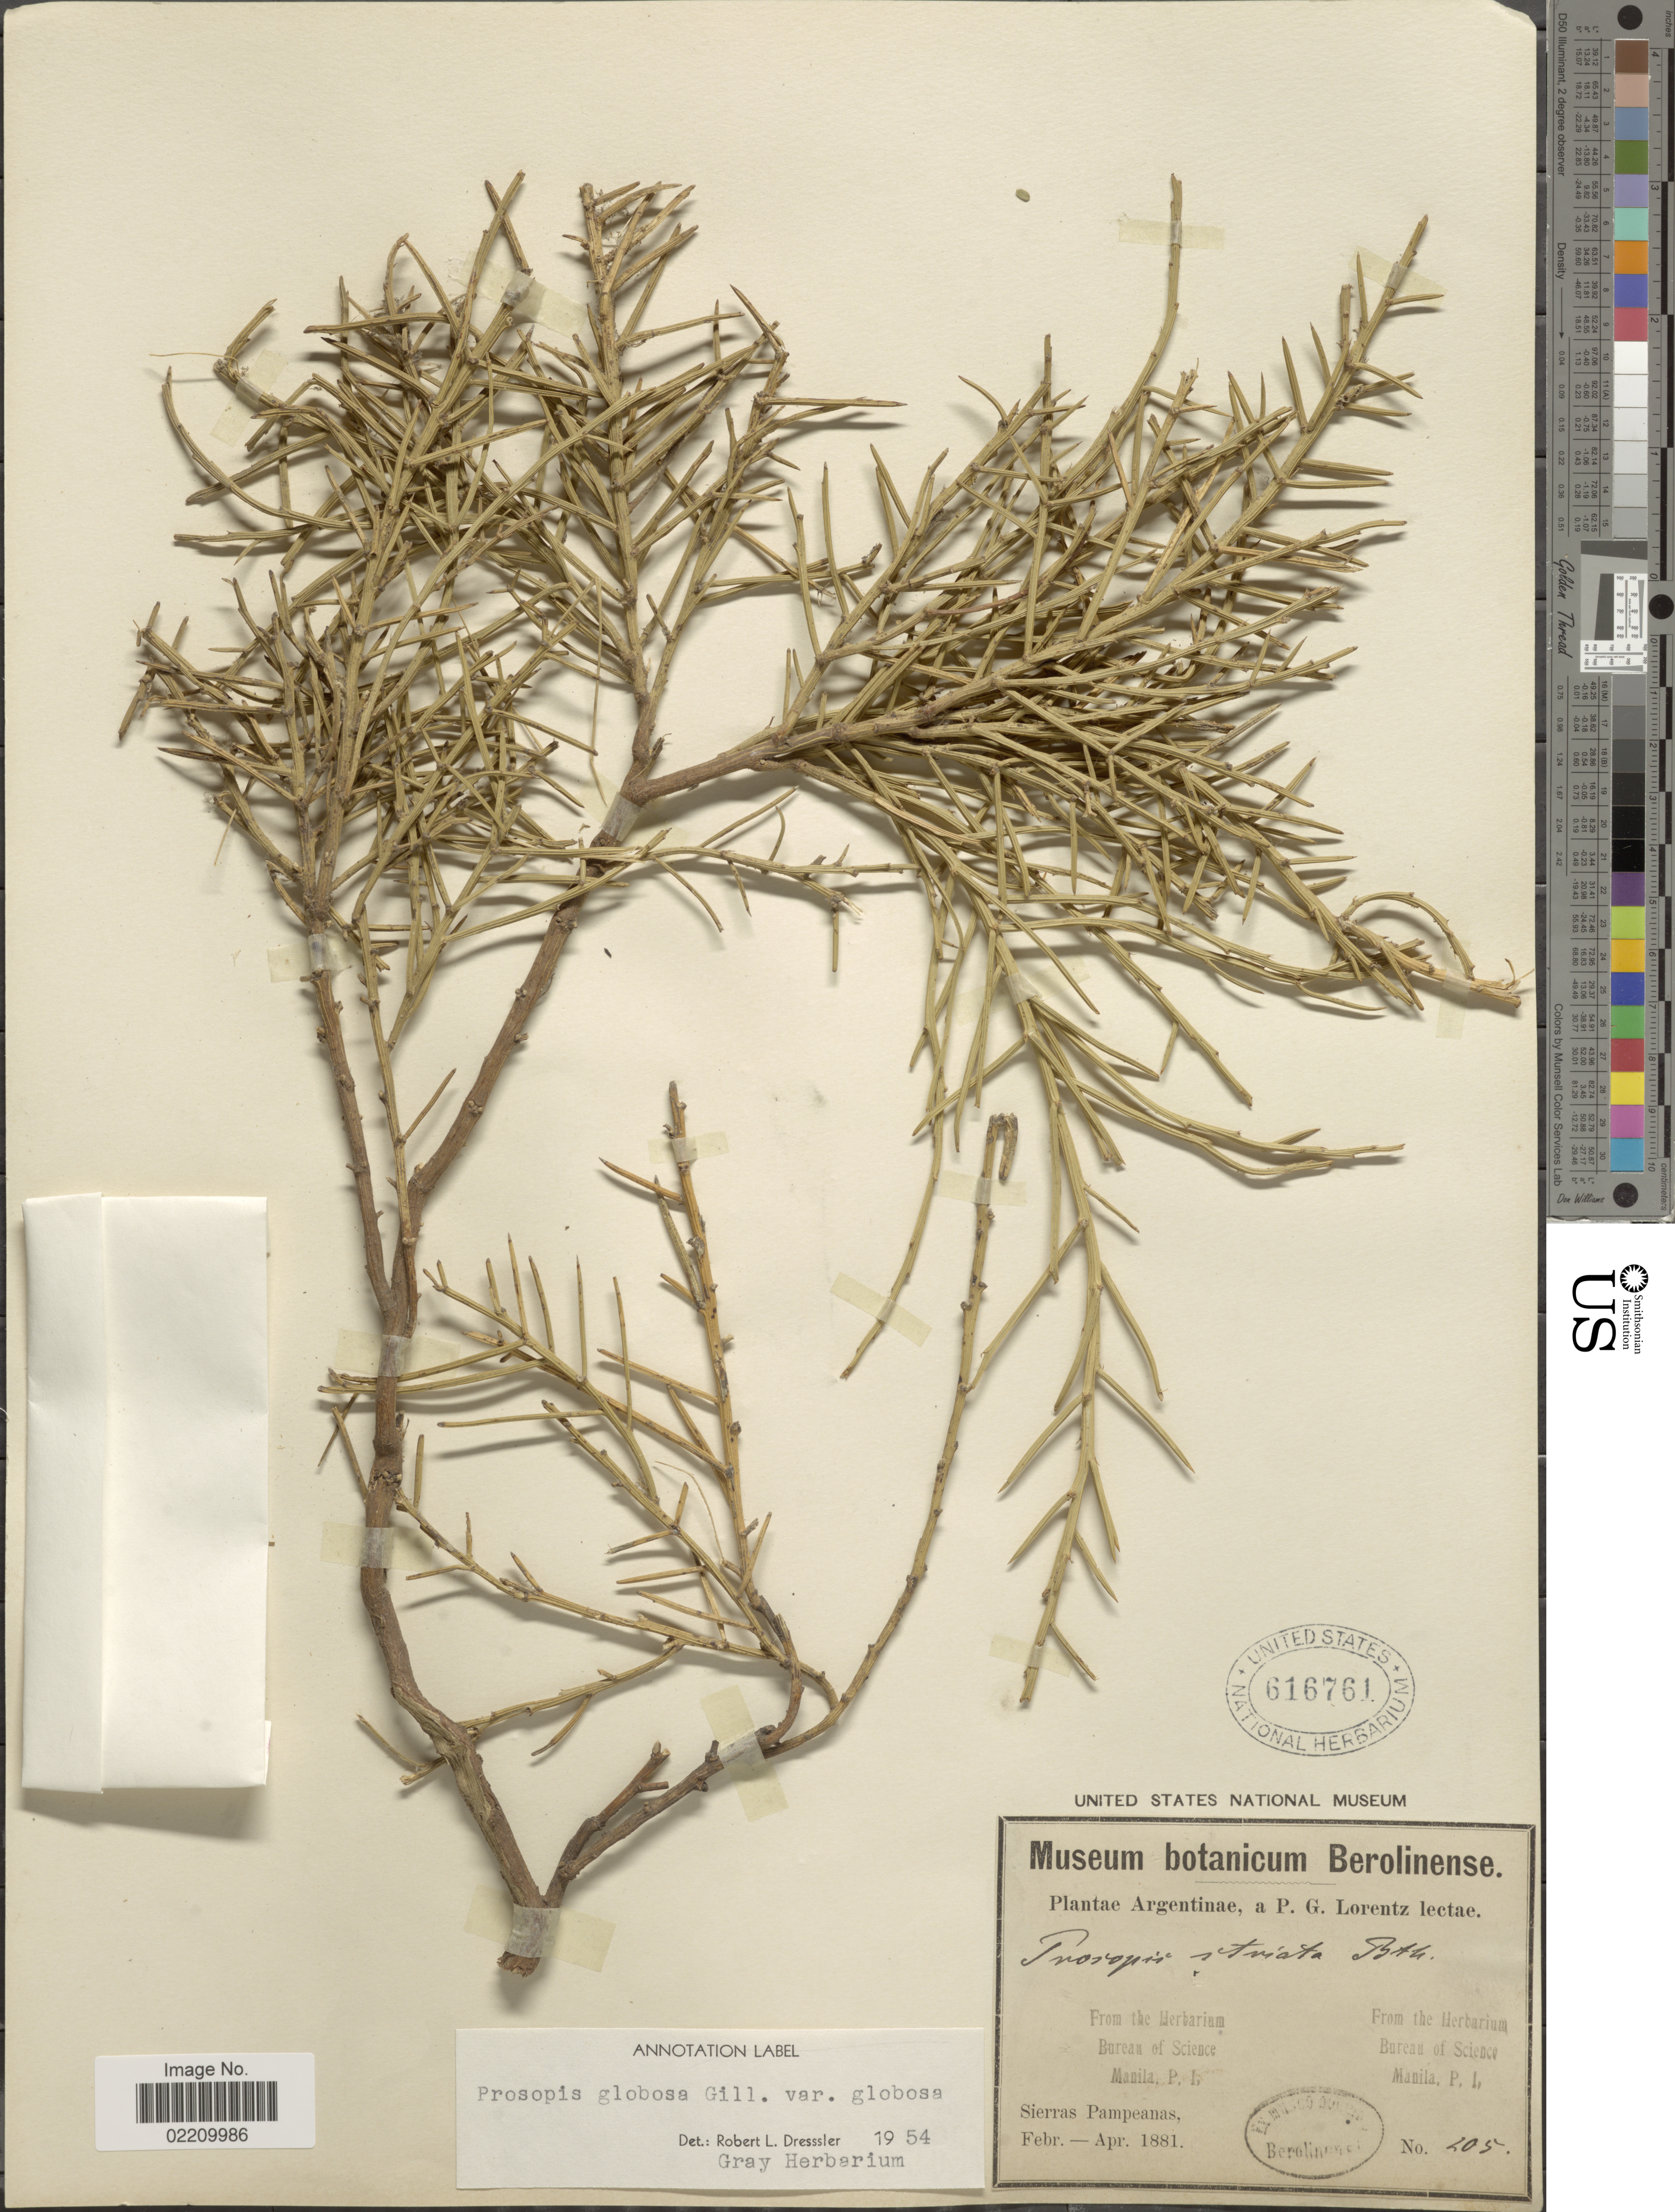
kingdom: Plantae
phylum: Tracheophyta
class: Magnoliopsida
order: Fabales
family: Fabaceae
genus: Prosopidastrum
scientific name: Prosopidastrum globosum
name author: (Gillies ex Hook. & Arn.) Burkart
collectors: P. G. Lorentz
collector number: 205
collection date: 1881-02/1881-04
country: Argentina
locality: Sierras Pampeanas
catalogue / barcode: US 616761